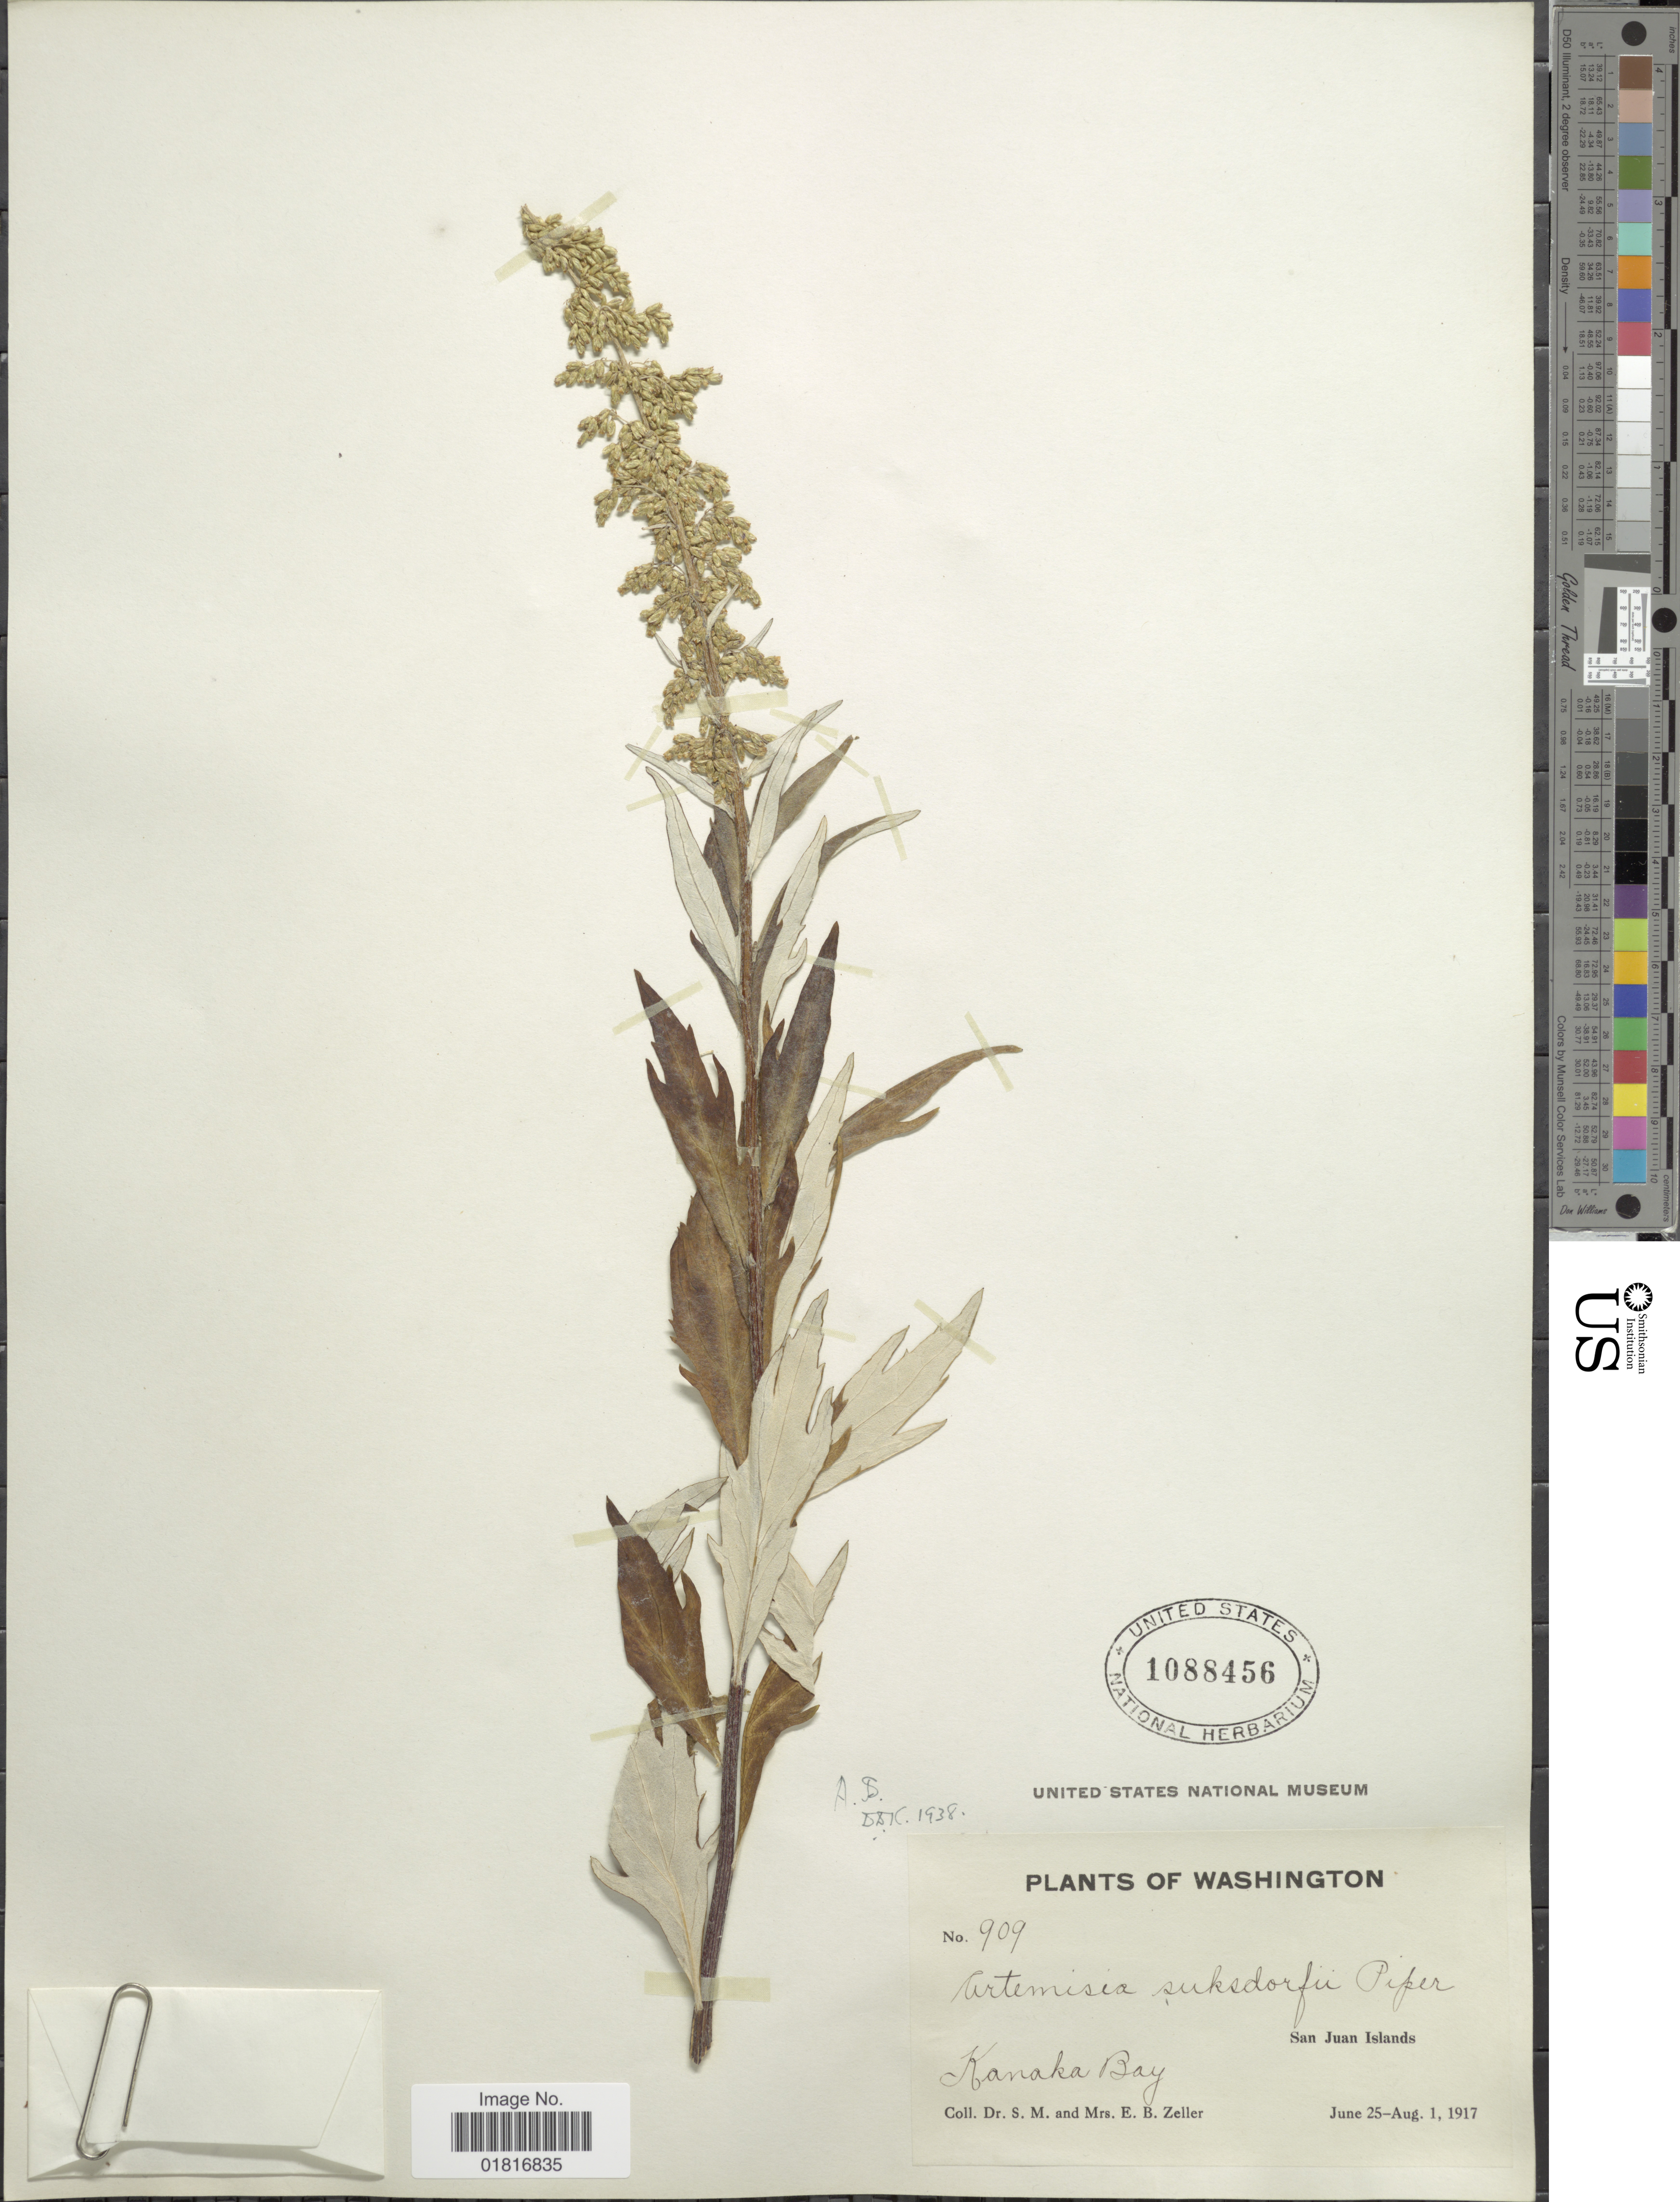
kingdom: Plantae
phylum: Tracheophyta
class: Magnoliopsida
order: Asterales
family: Asteraceae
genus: Artemisia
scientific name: Artemisia suksdorfii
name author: Piper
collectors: S. Zeller & E. Zeller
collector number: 909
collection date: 1917-06-25/1917-08-01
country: United States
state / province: Washington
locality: San Juan Islands, Kanaka Bay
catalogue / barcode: US 1088456